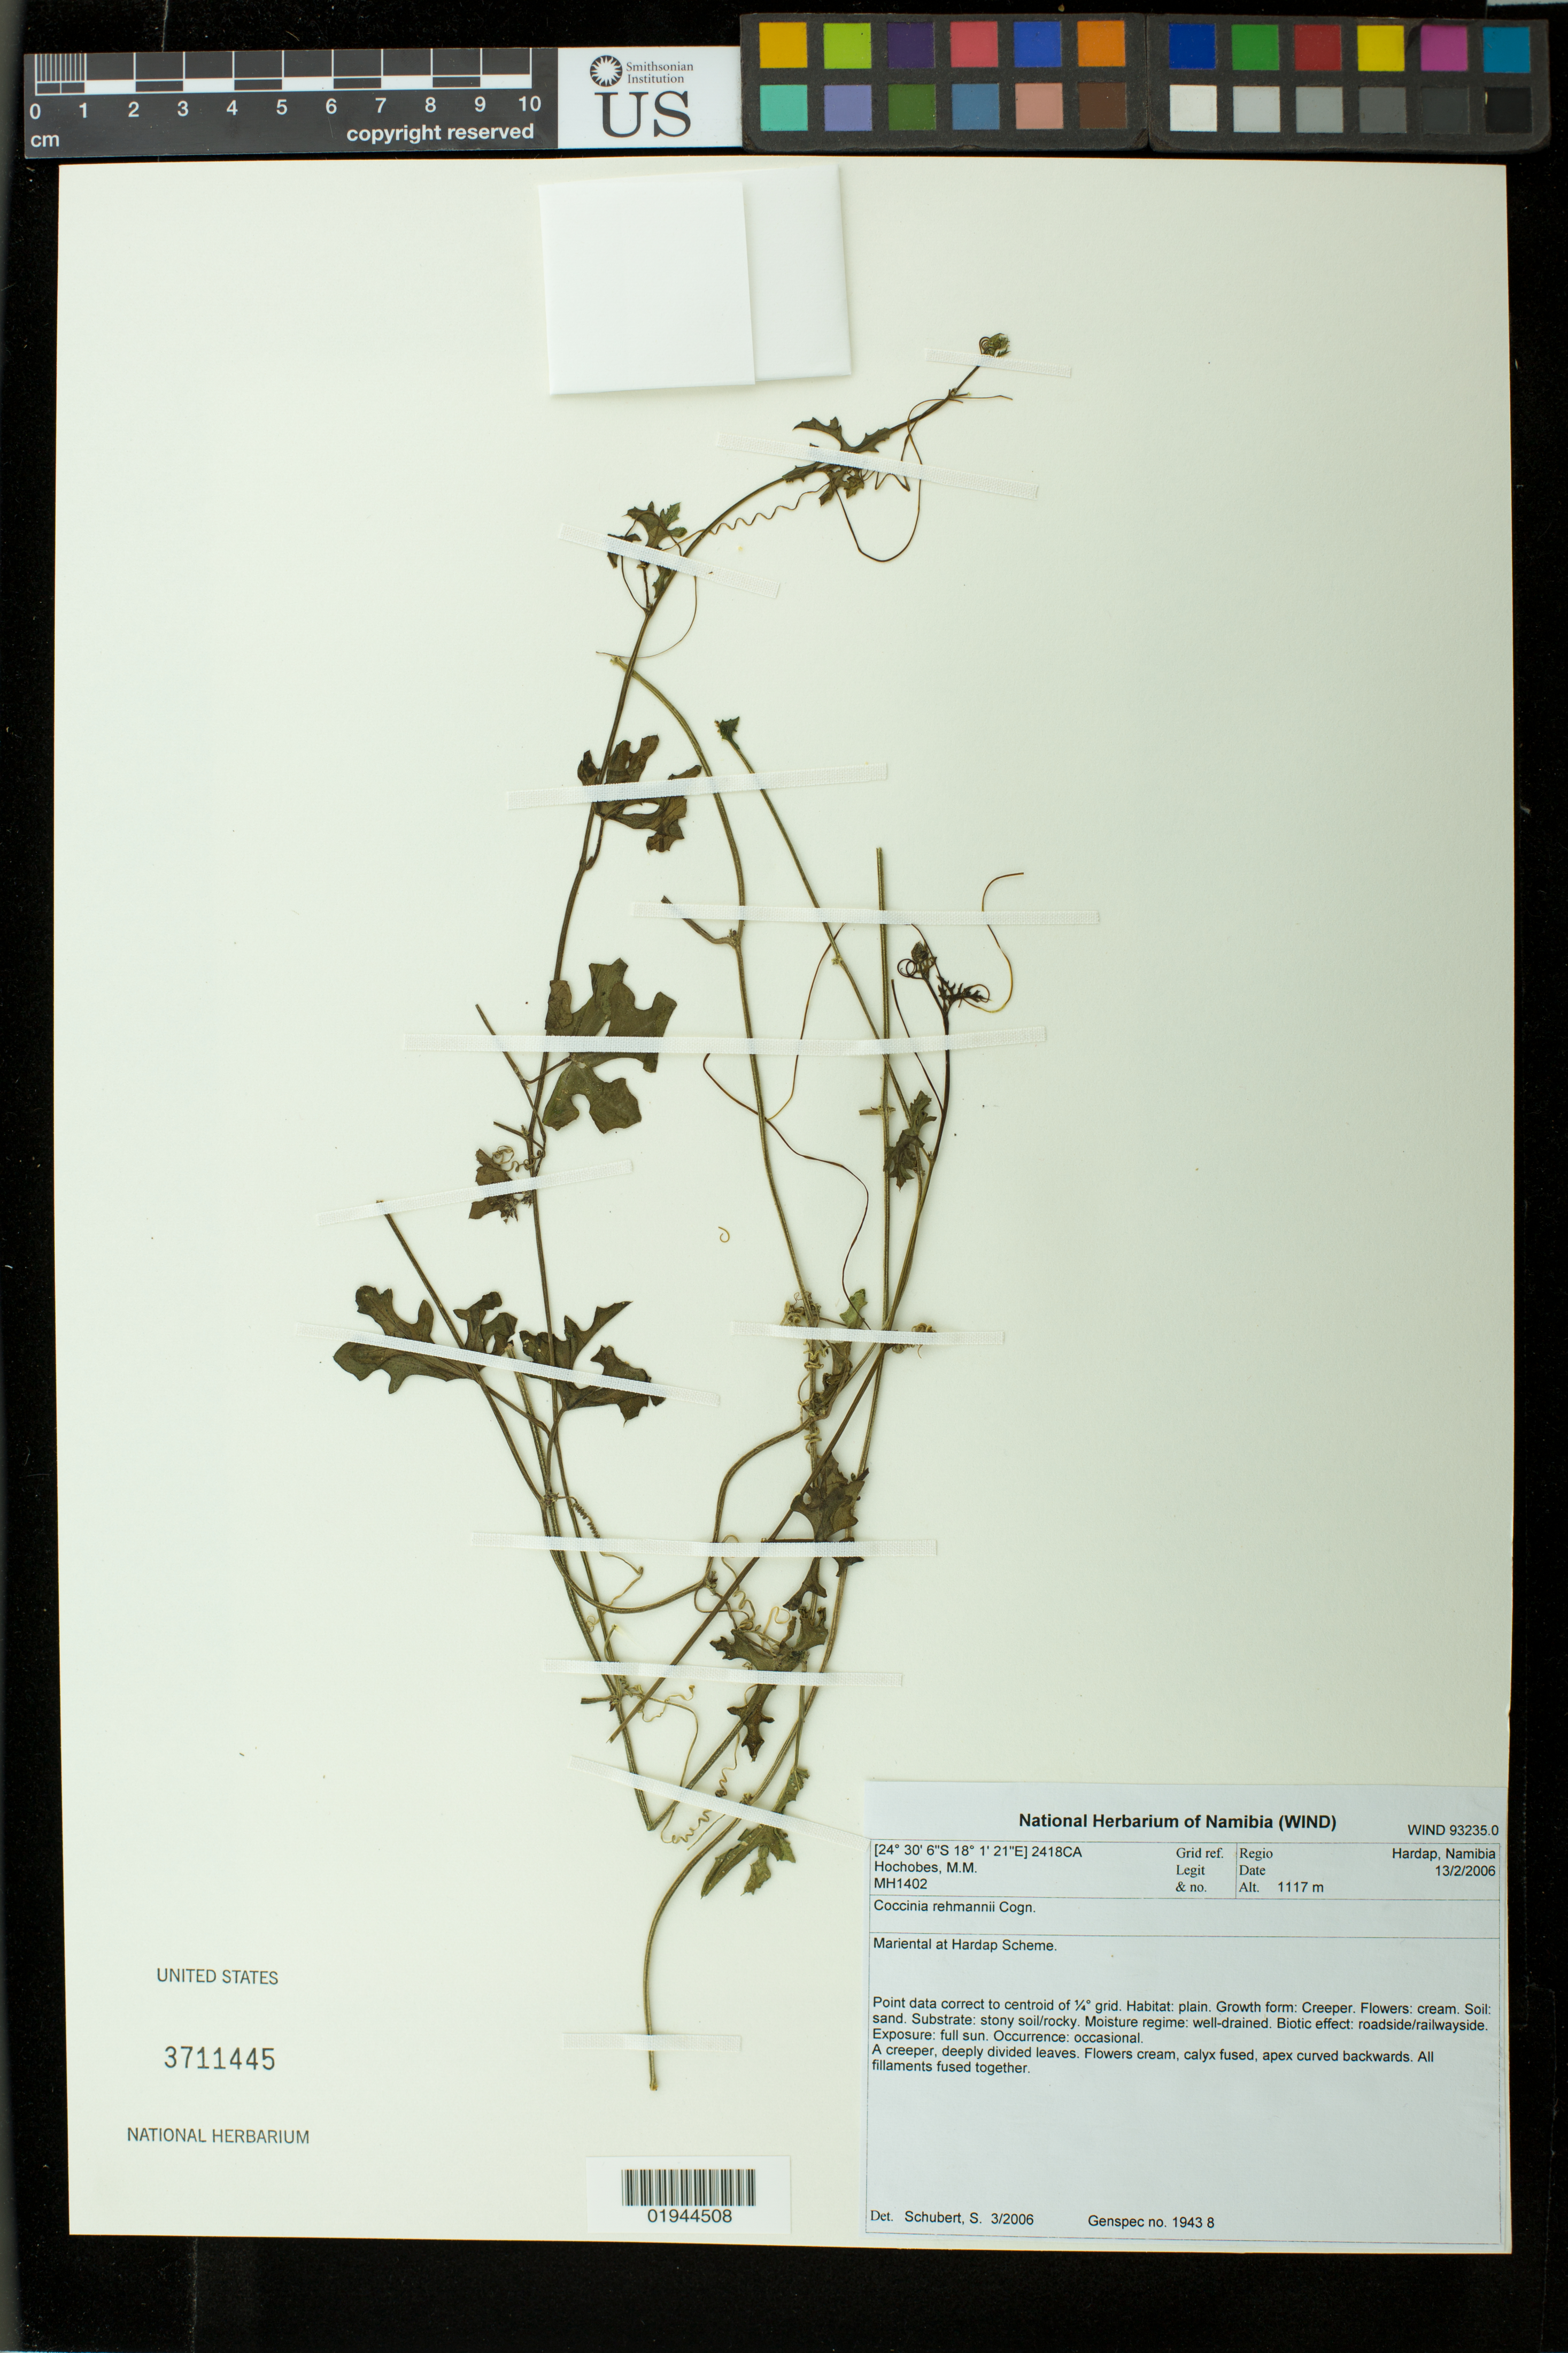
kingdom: Plantae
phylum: Tracheophyta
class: Magnoliopsida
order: Cucurbitales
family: Cucurbitaceae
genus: Coccinia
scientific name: Coccinia rehmannii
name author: Cogn.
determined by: Schubert, S.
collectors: M. Hochobes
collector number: MH1402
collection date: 2006-02-13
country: Namibia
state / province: Hardap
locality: Mariental at Hardap Scheme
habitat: soil: sand. substrate: stony soil/rocky. moisture regime: well-drained. biotic effect: roadside/railwayside. exposure: full sun.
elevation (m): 1117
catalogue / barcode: US 3711445